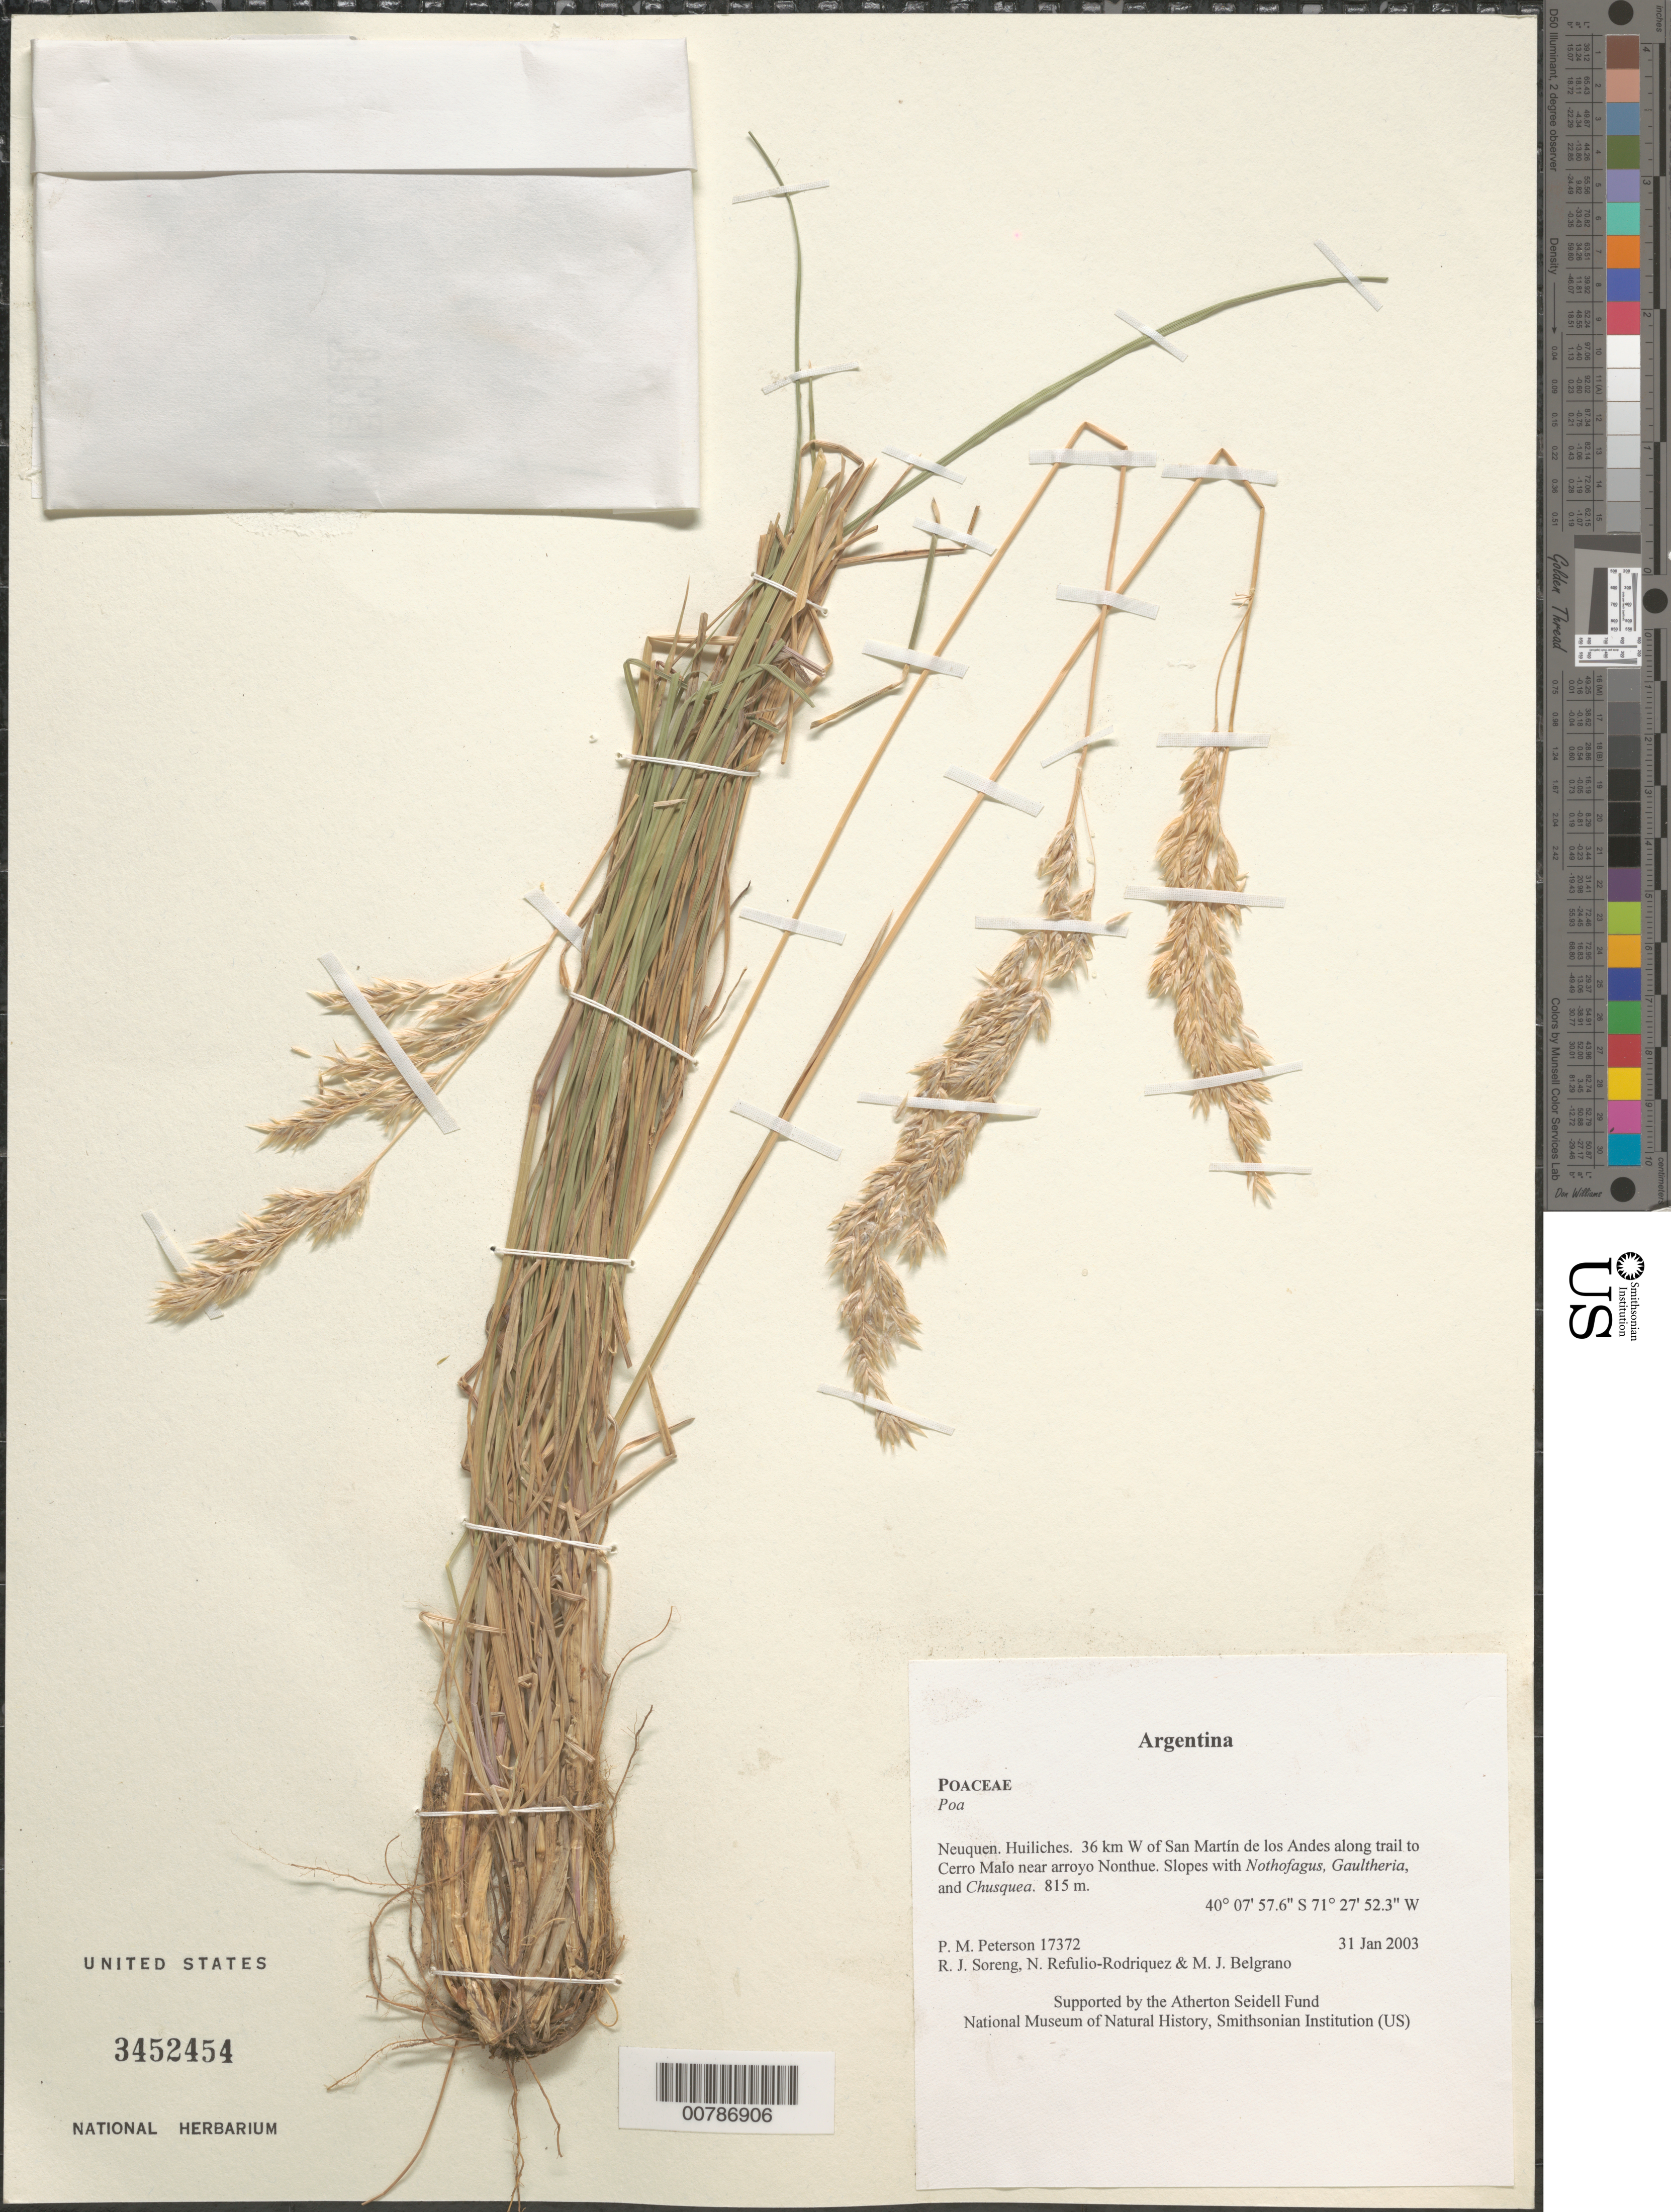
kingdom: Plantae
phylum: Tracheophyta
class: Liliopsida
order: Poales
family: Poaceae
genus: Poa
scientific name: Poa denudata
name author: Steud.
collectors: P. M. Peterson, R. J. Soreng, N. Refulio-Rodríguez & M. Belgrano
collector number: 17372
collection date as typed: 31 Jan 2003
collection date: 2003-01-31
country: Argentina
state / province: Neuquen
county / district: Huiliches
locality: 36 km W of San Martín de los Andes along trail to Cerro Malo near arroyo Nonthue. Slopes with Nothofagus, Gaultheria, and Chusquea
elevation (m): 815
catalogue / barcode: US 3452454